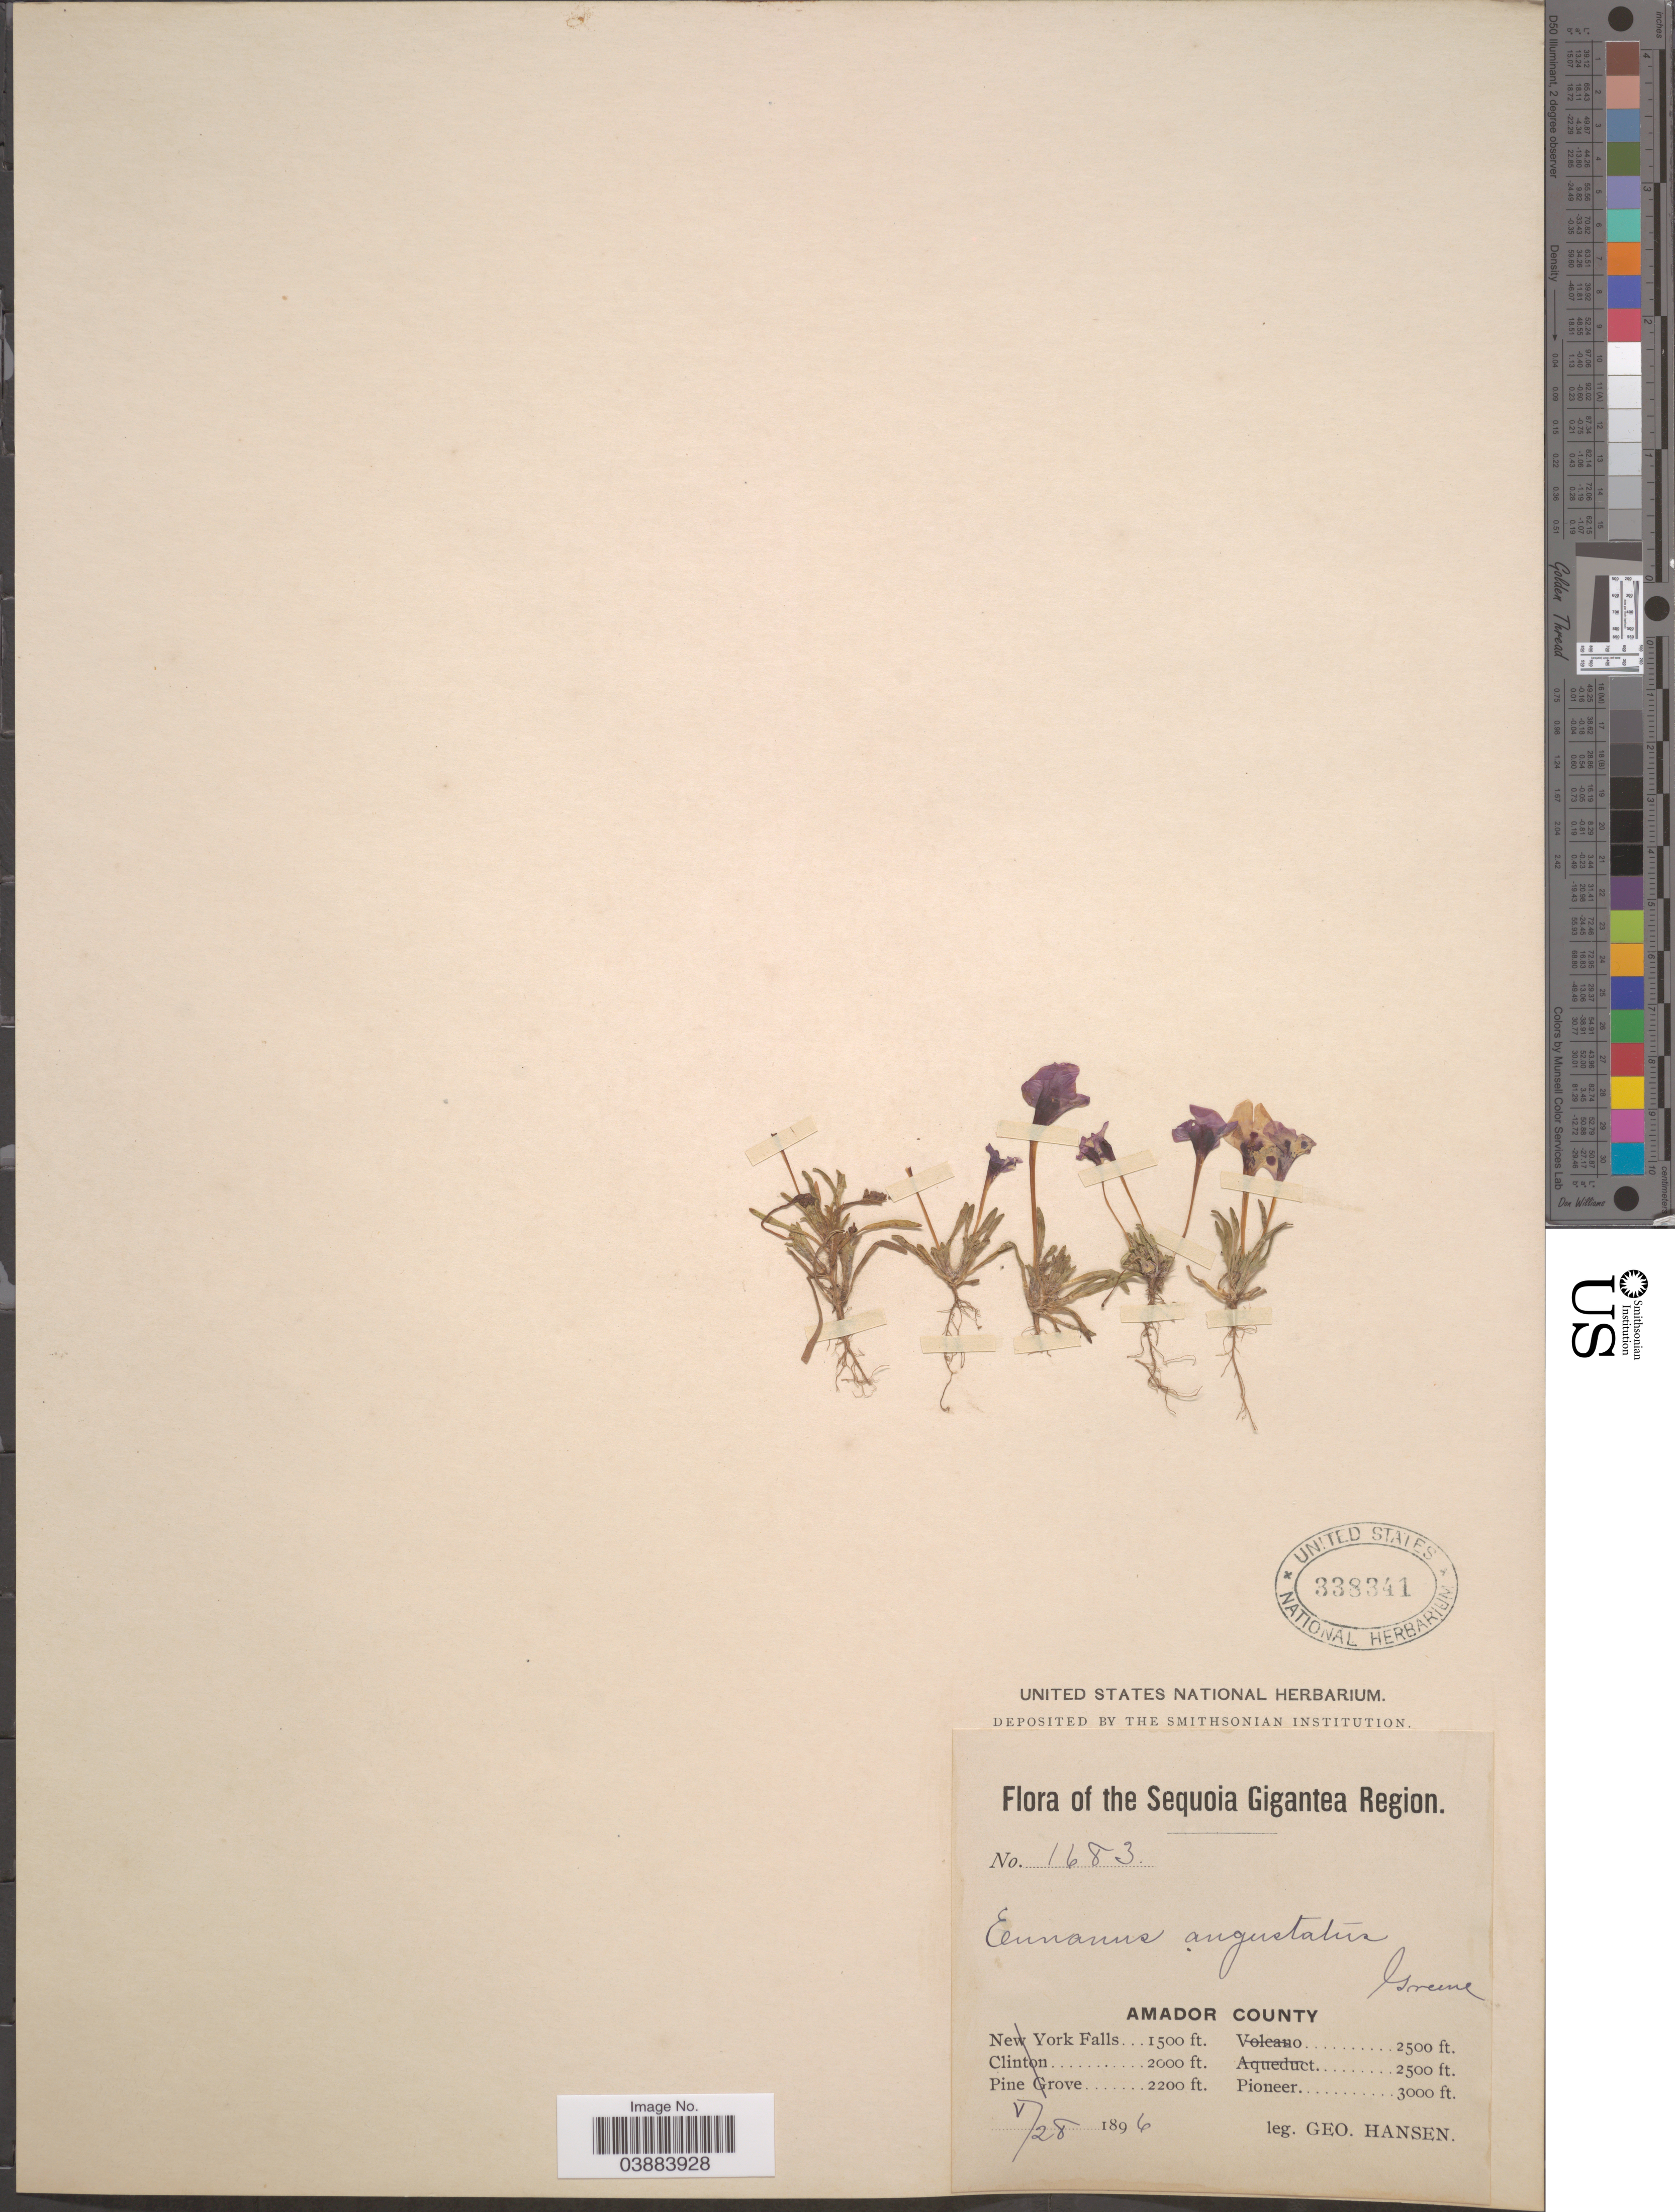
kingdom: Plantae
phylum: Tracheophyta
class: Magnoliopsida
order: Lamiales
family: Phrymaceae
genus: Eunanus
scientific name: Eunanus angustatus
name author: Greene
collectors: G. Hansen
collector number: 1683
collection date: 1896-05-28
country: United States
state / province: California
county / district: Amador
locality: The Sequoia Gigantea Region. Amador County. Pioneer.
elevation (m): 914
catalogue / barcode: US 338341